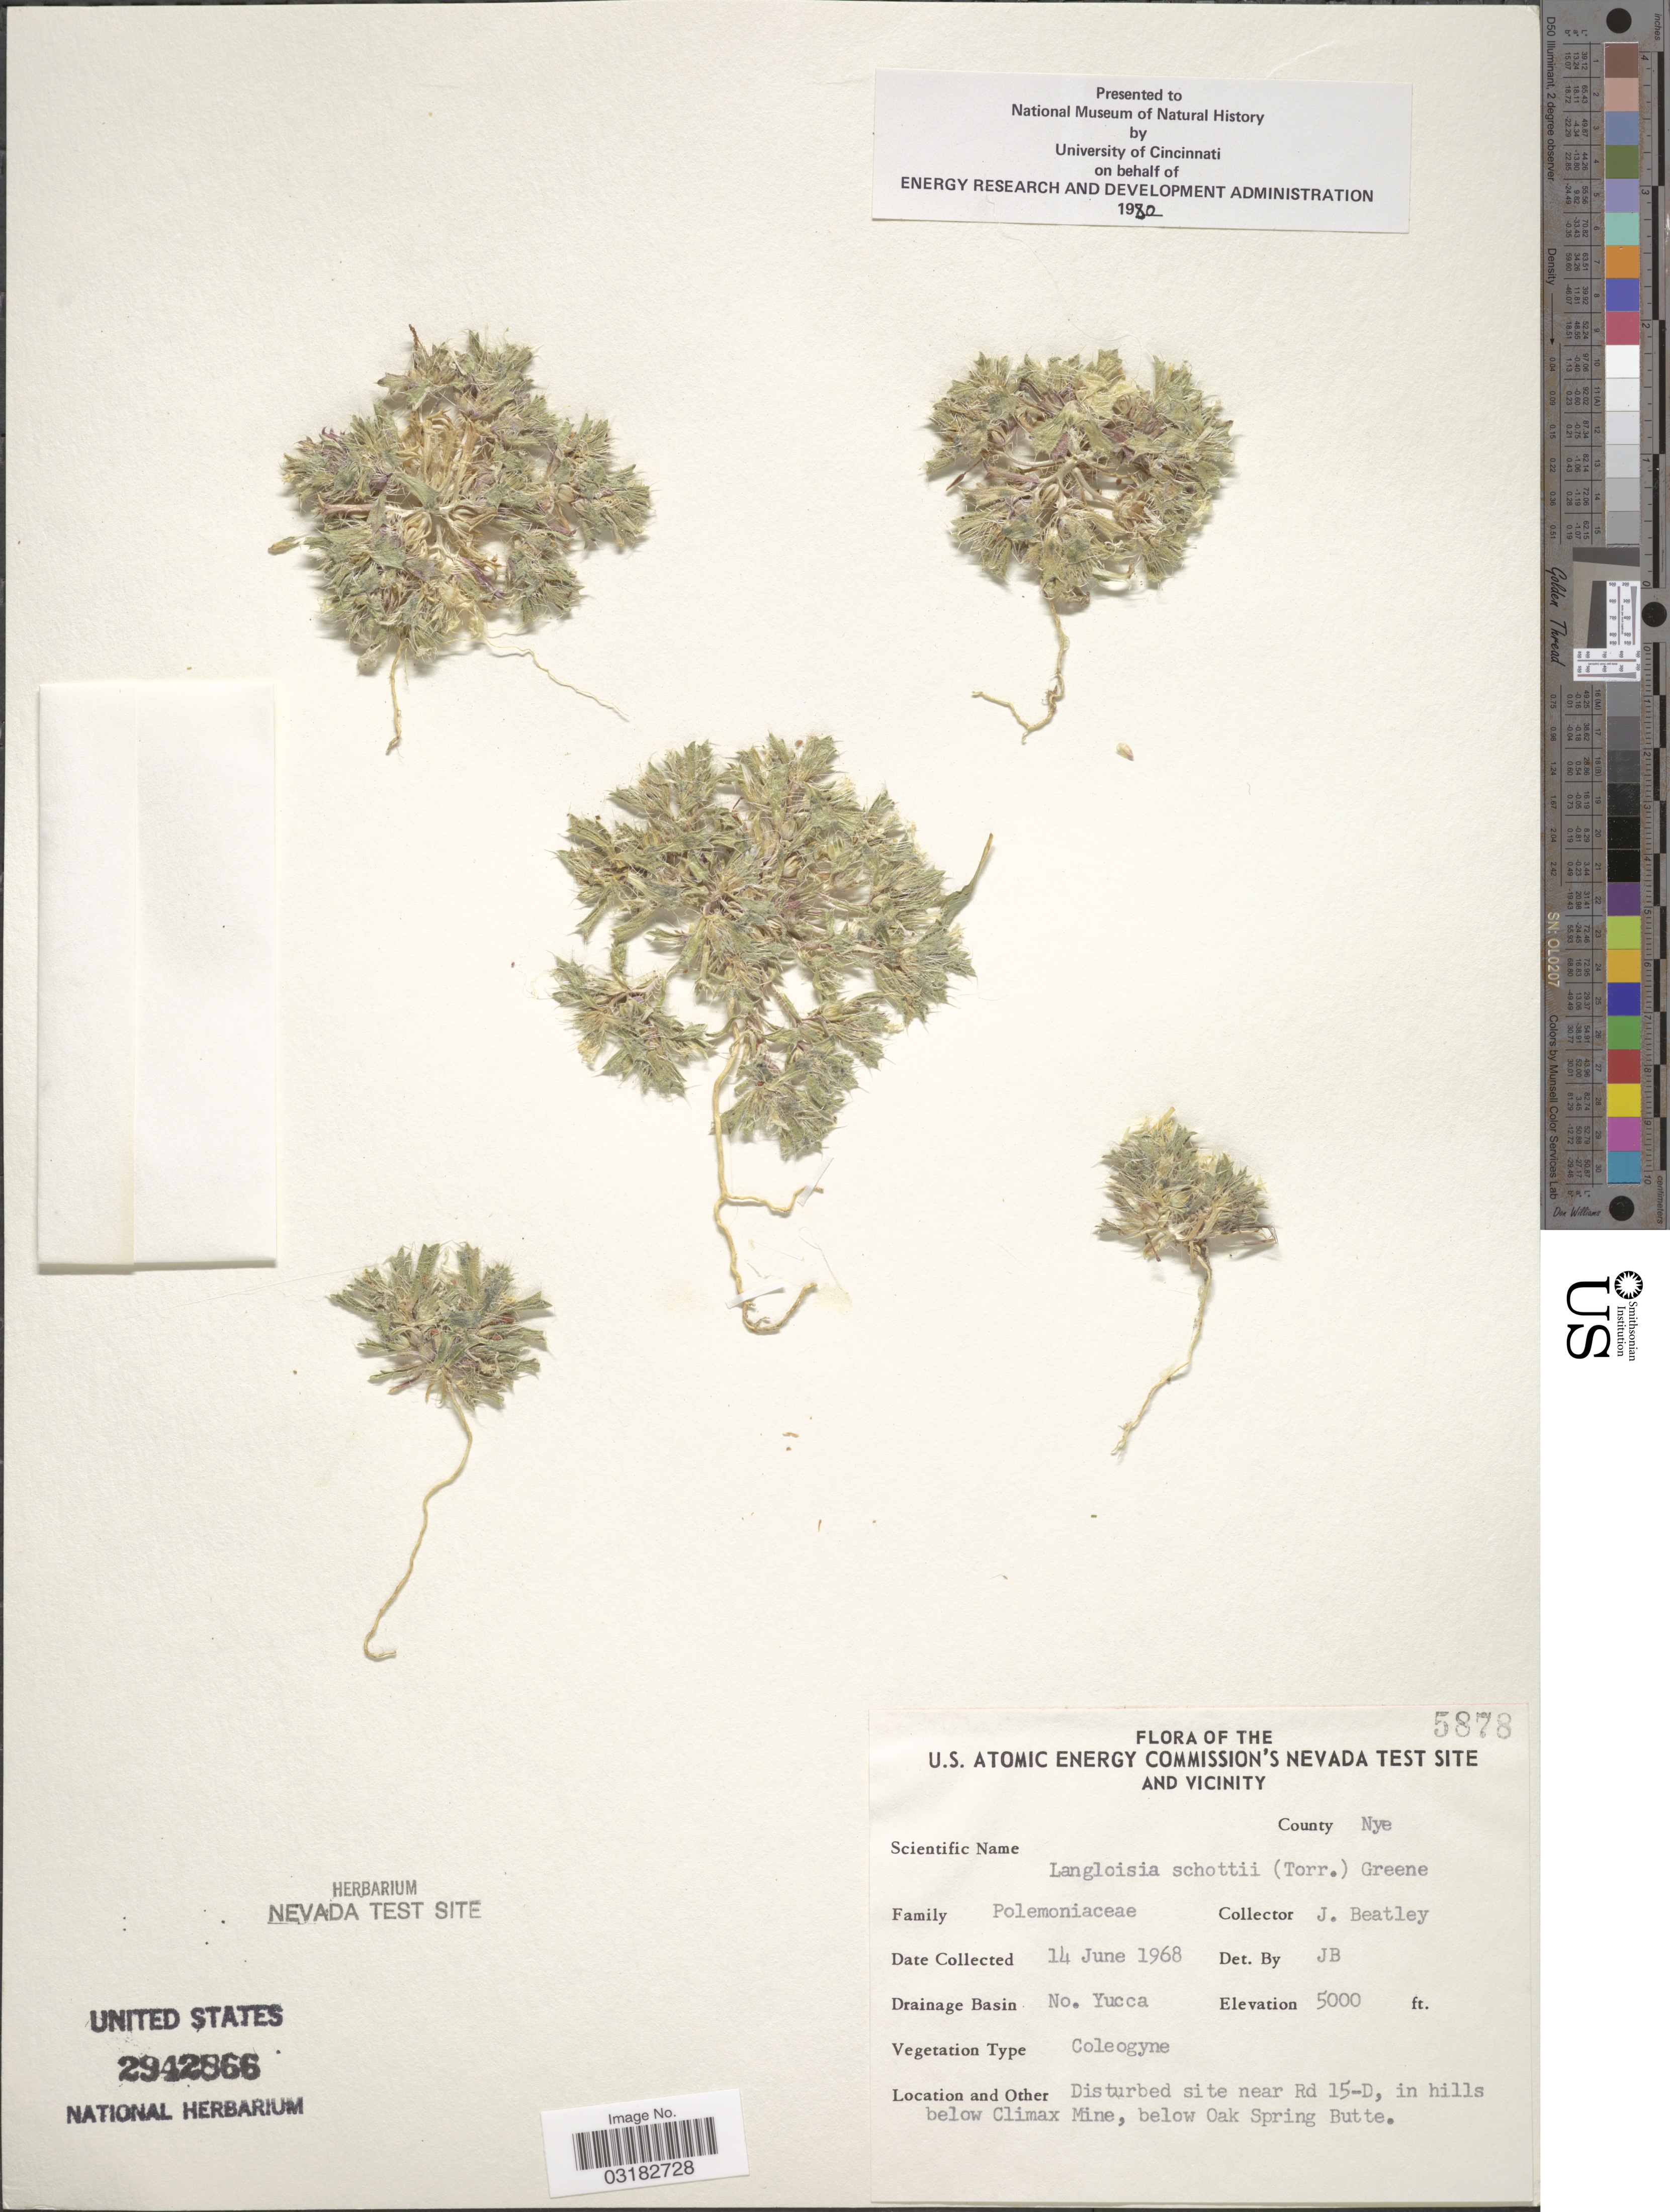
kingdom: Plantae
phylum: Tracheophyta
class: Magnoliopsida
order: Ericales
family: Polemoniaceae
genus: Loeseliastrum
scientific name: Loeseliastrum schottii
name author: (Torr.) Timbrook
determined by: Timbrook, S.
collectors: J. C. Beatley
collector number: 5878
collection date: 1968-06-14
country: United States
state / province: Nevada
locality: U.S. Atomic Energy Commission's Nevada Test Site and vicinity. County Nye. Drainange Basin No. Yucca. Disturbed site near Rd 15-D, in hills below Climax Mine, below Oak Spring Butte.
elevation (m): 1524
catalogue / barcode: US 2942866